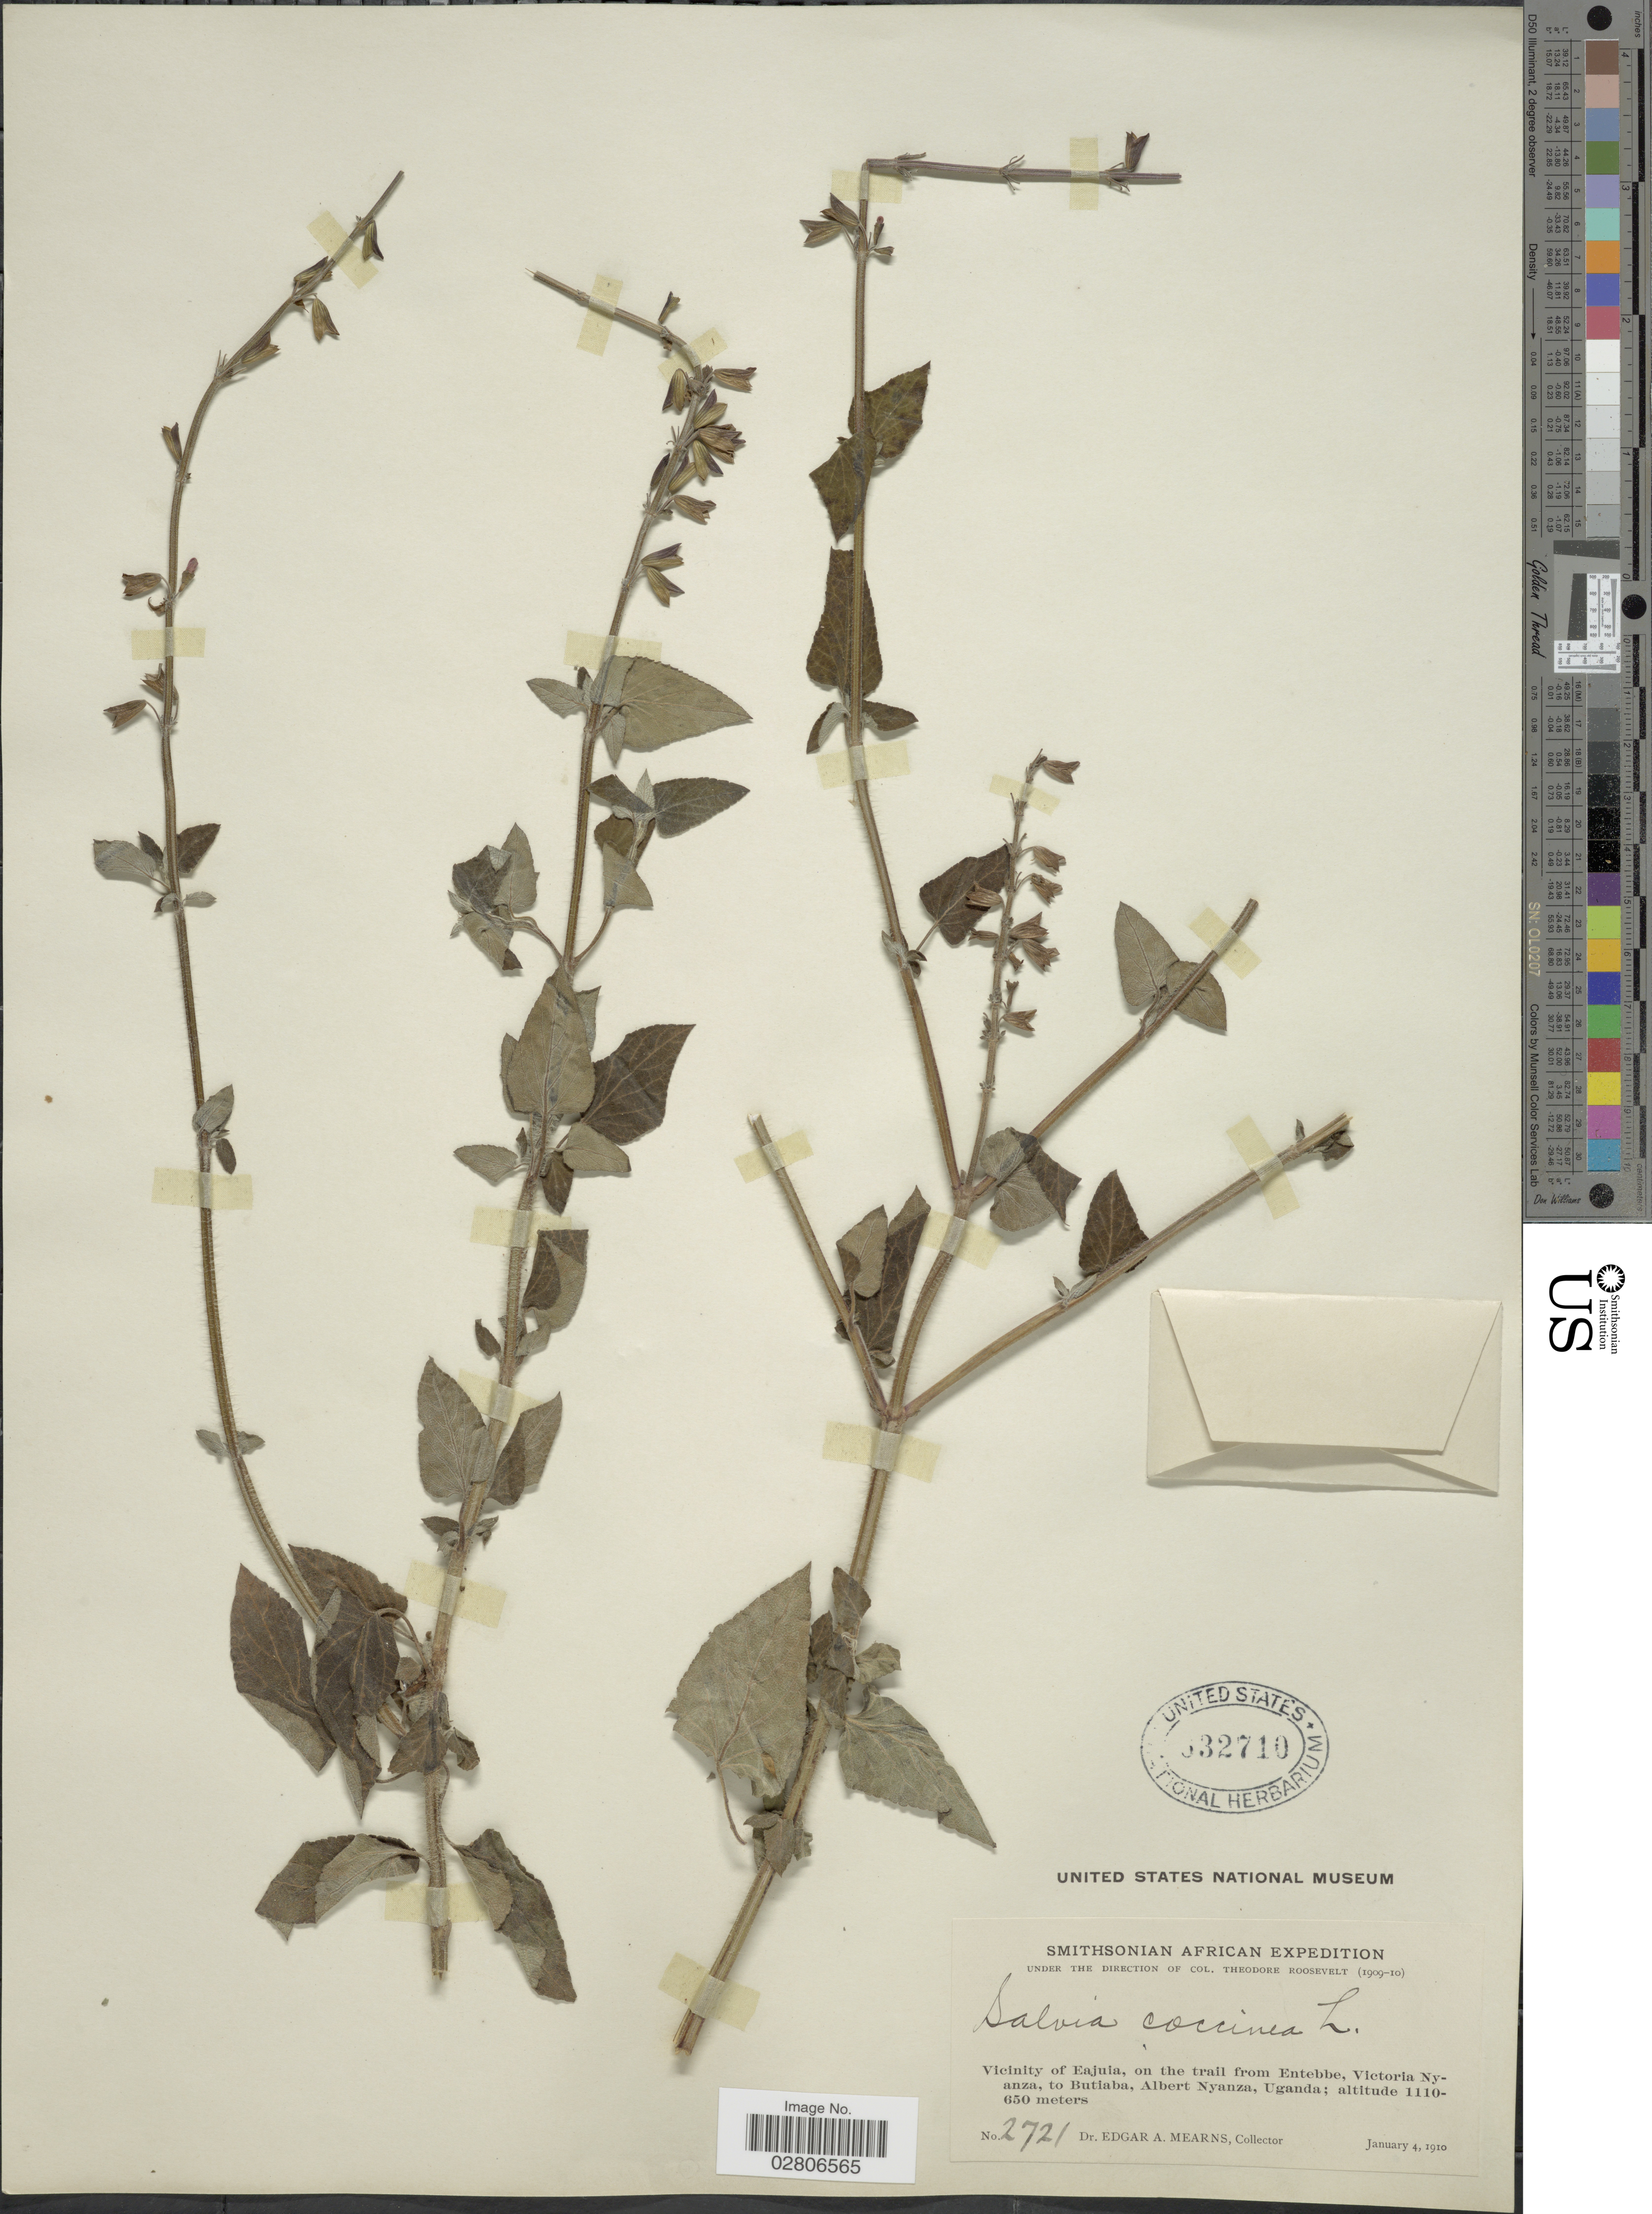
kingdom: Plantae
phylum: Tracheophyta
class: Magnoliopsida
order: Lamiales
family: Lamiaceae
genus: Salvia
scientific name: Salvia coccinea 'Naples Lavender'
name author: L. f. ex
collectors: E. A. Mearns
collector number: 2721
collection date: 1910-01-04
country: Uganda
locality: Vicinity of Eajuia, on the trail from Entebbe, Victoria Nyanza, to Butiaba, Albert Nyanza.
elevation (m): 650